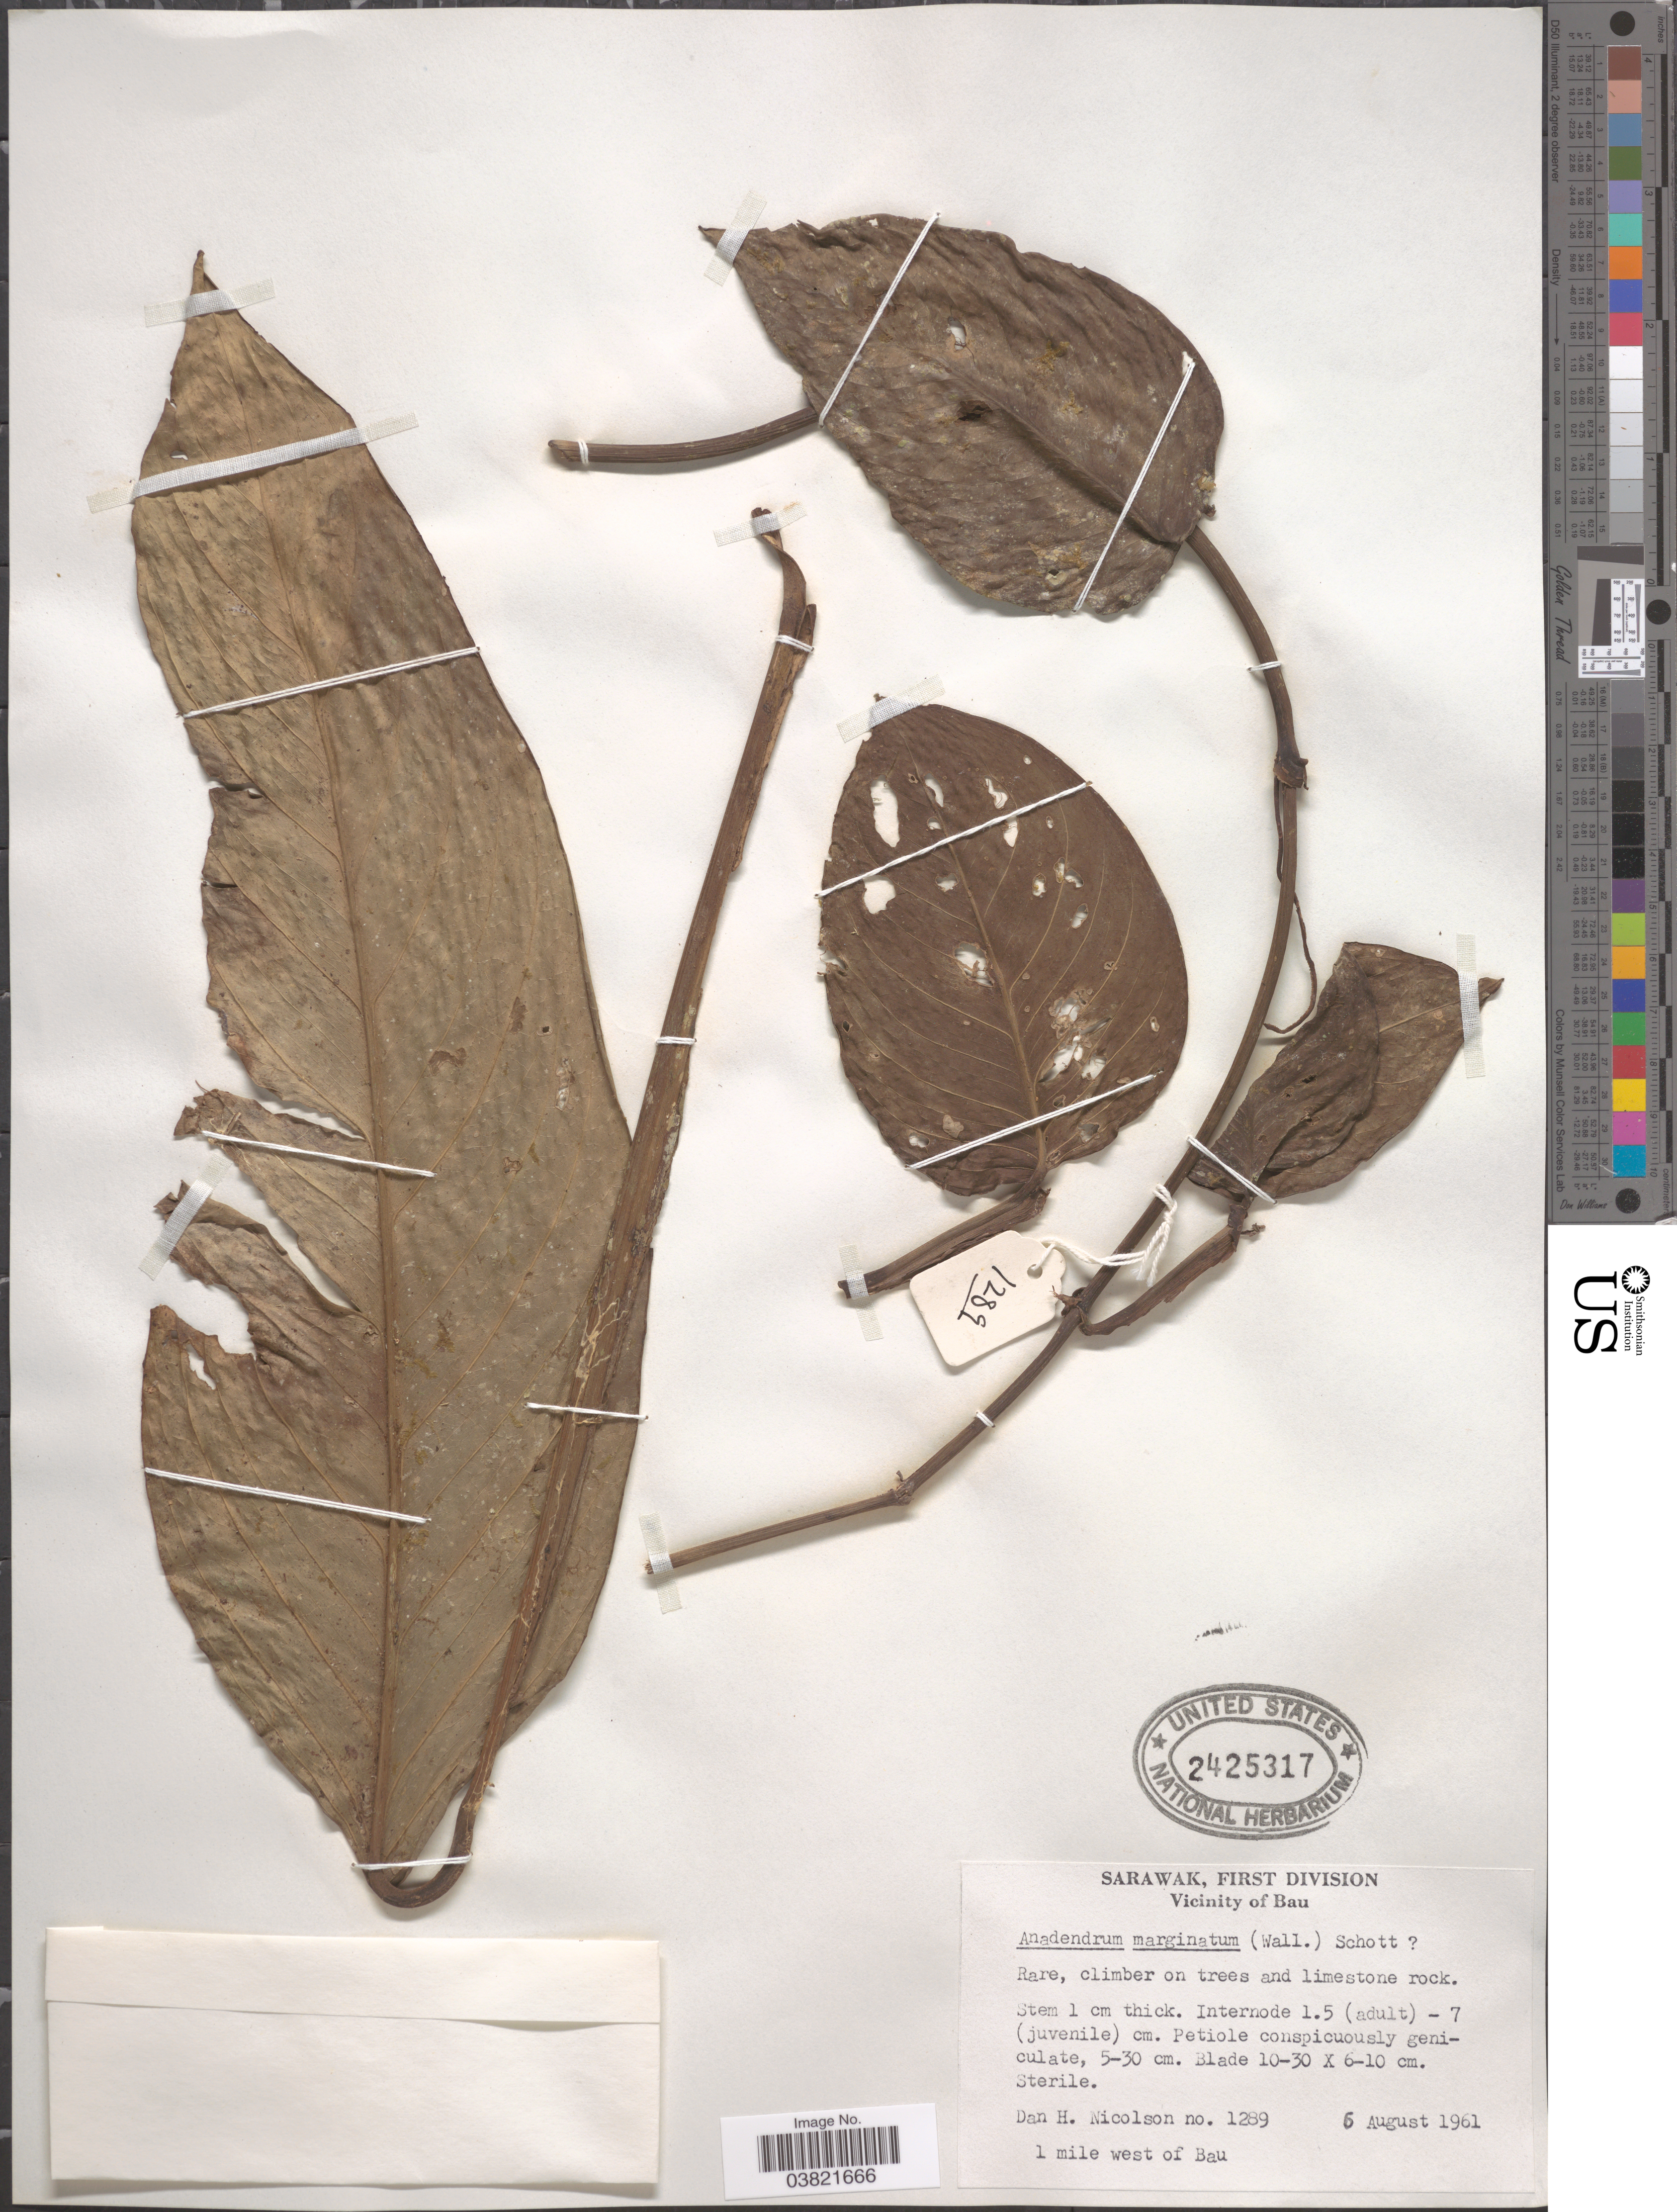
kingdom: Plantae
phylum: Tracheophyta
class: Liliopsida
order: Alismatales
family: Araceae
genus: Anadendrum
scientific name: Anadendrum marginatum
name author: Schott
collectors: D. H. Nicolson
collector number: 1289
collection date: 1961-08-06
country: Malaysia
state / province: Sarawak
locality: First Division. Vicinity of Bau.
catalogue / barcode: US 2425317